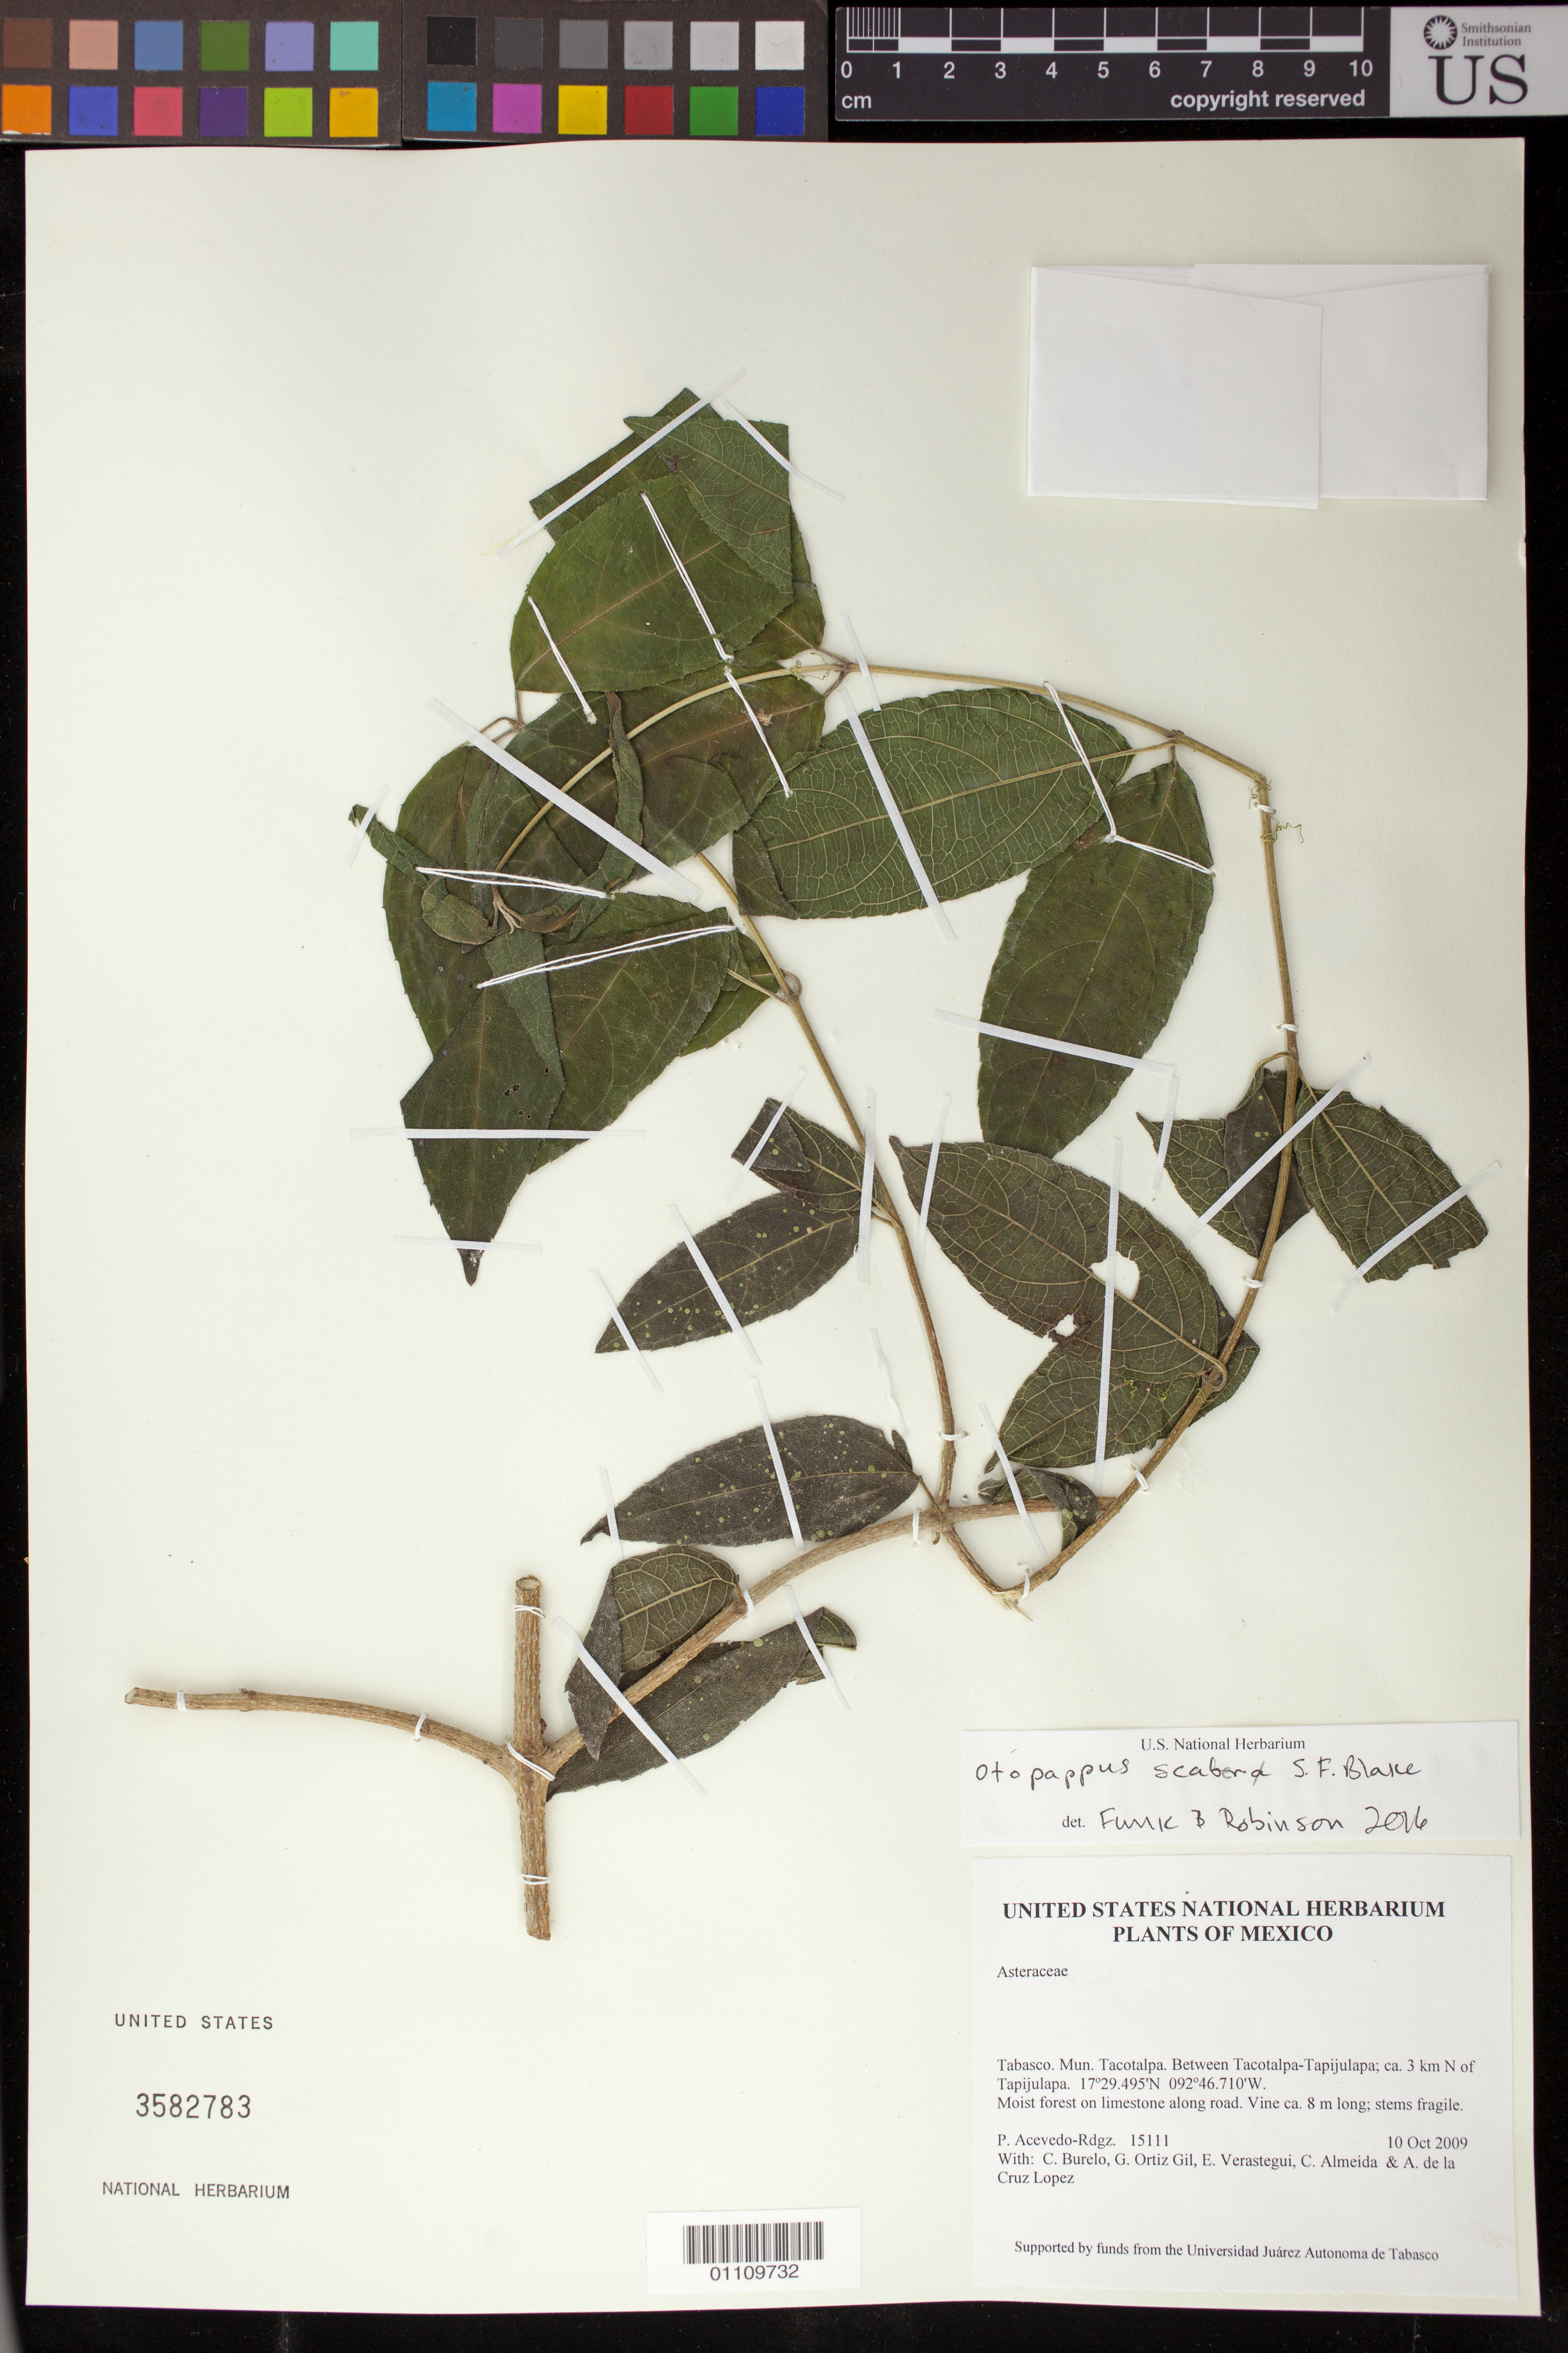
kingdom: Plantae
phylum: Tracheophyta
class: Magnoliopsida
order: Asterales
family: Asteraceae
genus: Otopappus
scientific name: Otopappus scaber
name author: S.F. Blake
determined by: Funk, V. A.; Robinson, H. E.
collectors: P. Acevedo-Rodr., C. Burelo, G. Ortiz, E. Verastegui, C. Almeida & A. de la Cruz Lopez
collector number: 15111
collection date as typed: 10 Oct 2009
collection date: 2009-10-10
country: Mexico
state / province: Tabasco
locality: Mun. Tacotalpa. Between Tacotalpa-Tapijulapa; ca. 3 km N of Tapijulapa.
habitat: Moist forest on limestone along road.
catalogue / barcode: US 3582783